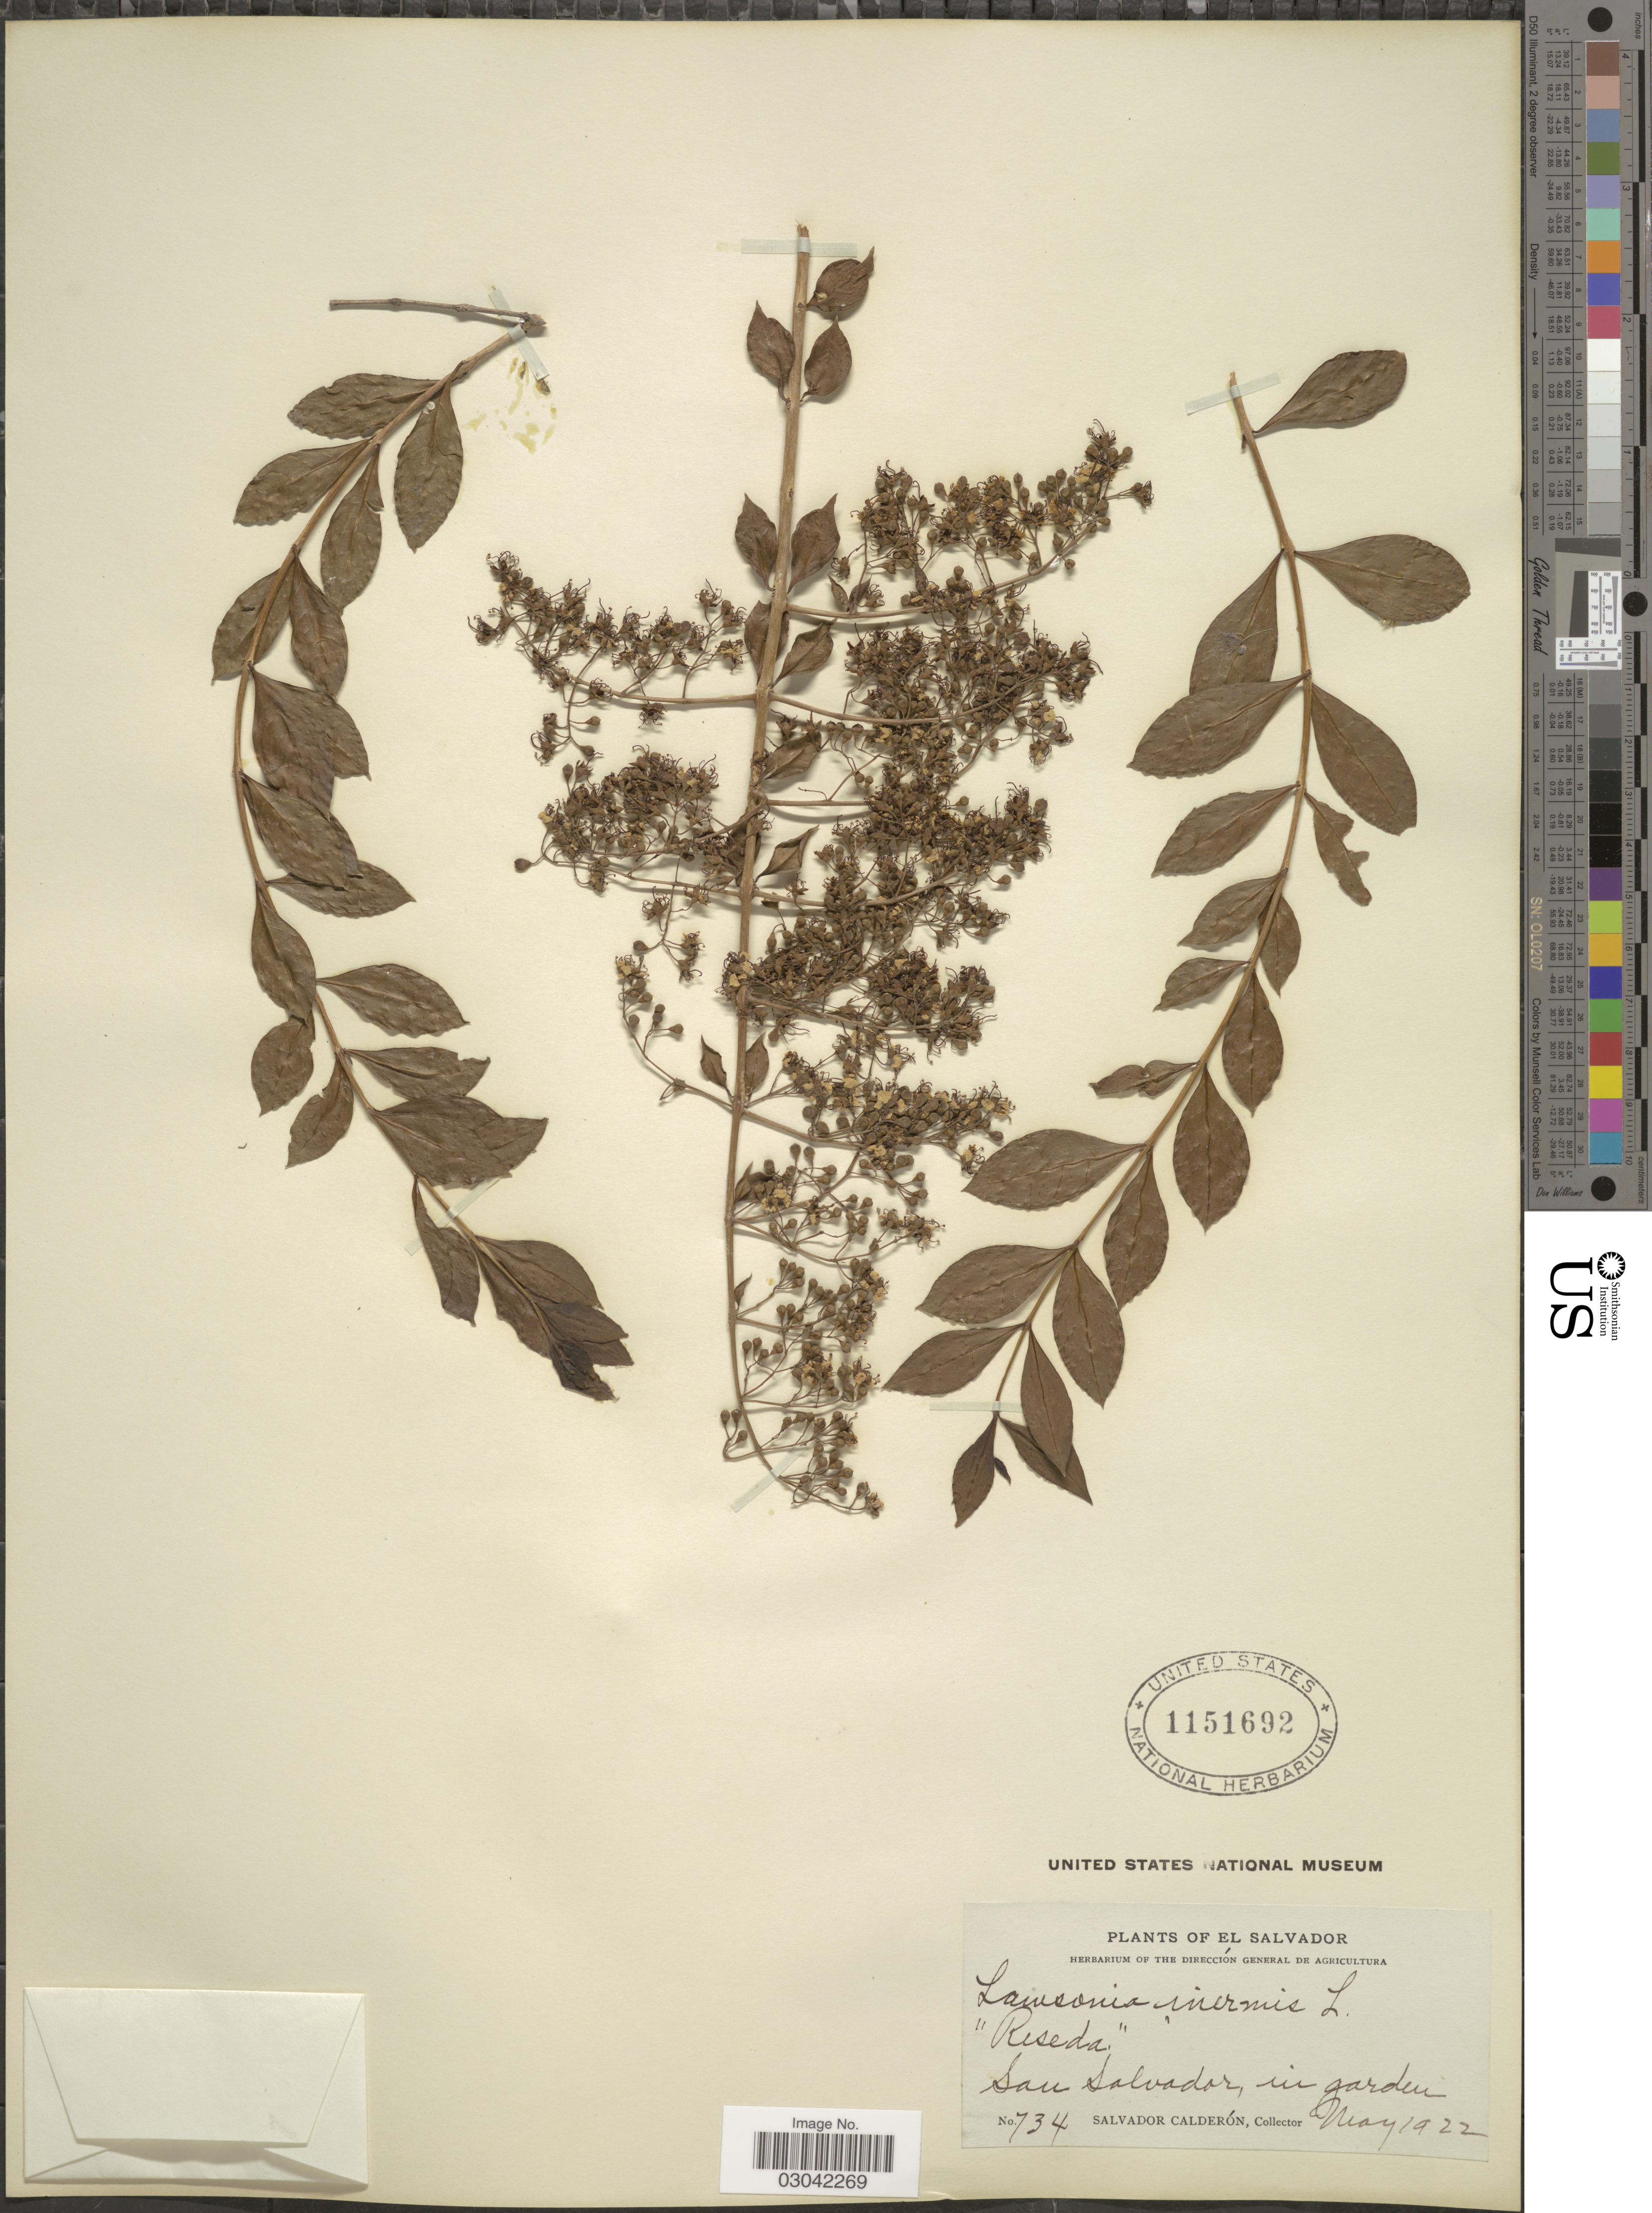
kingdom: Plantae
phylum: Tracheophyta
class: Magnoliopsida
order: Myrtales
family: Lythraceae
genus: Lawsonia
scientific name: Lawsonia inermis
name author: L.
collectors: S. Calderón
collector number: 734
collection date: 1922-05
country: El Salvador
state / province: San Salvador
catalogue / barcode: US 1151692